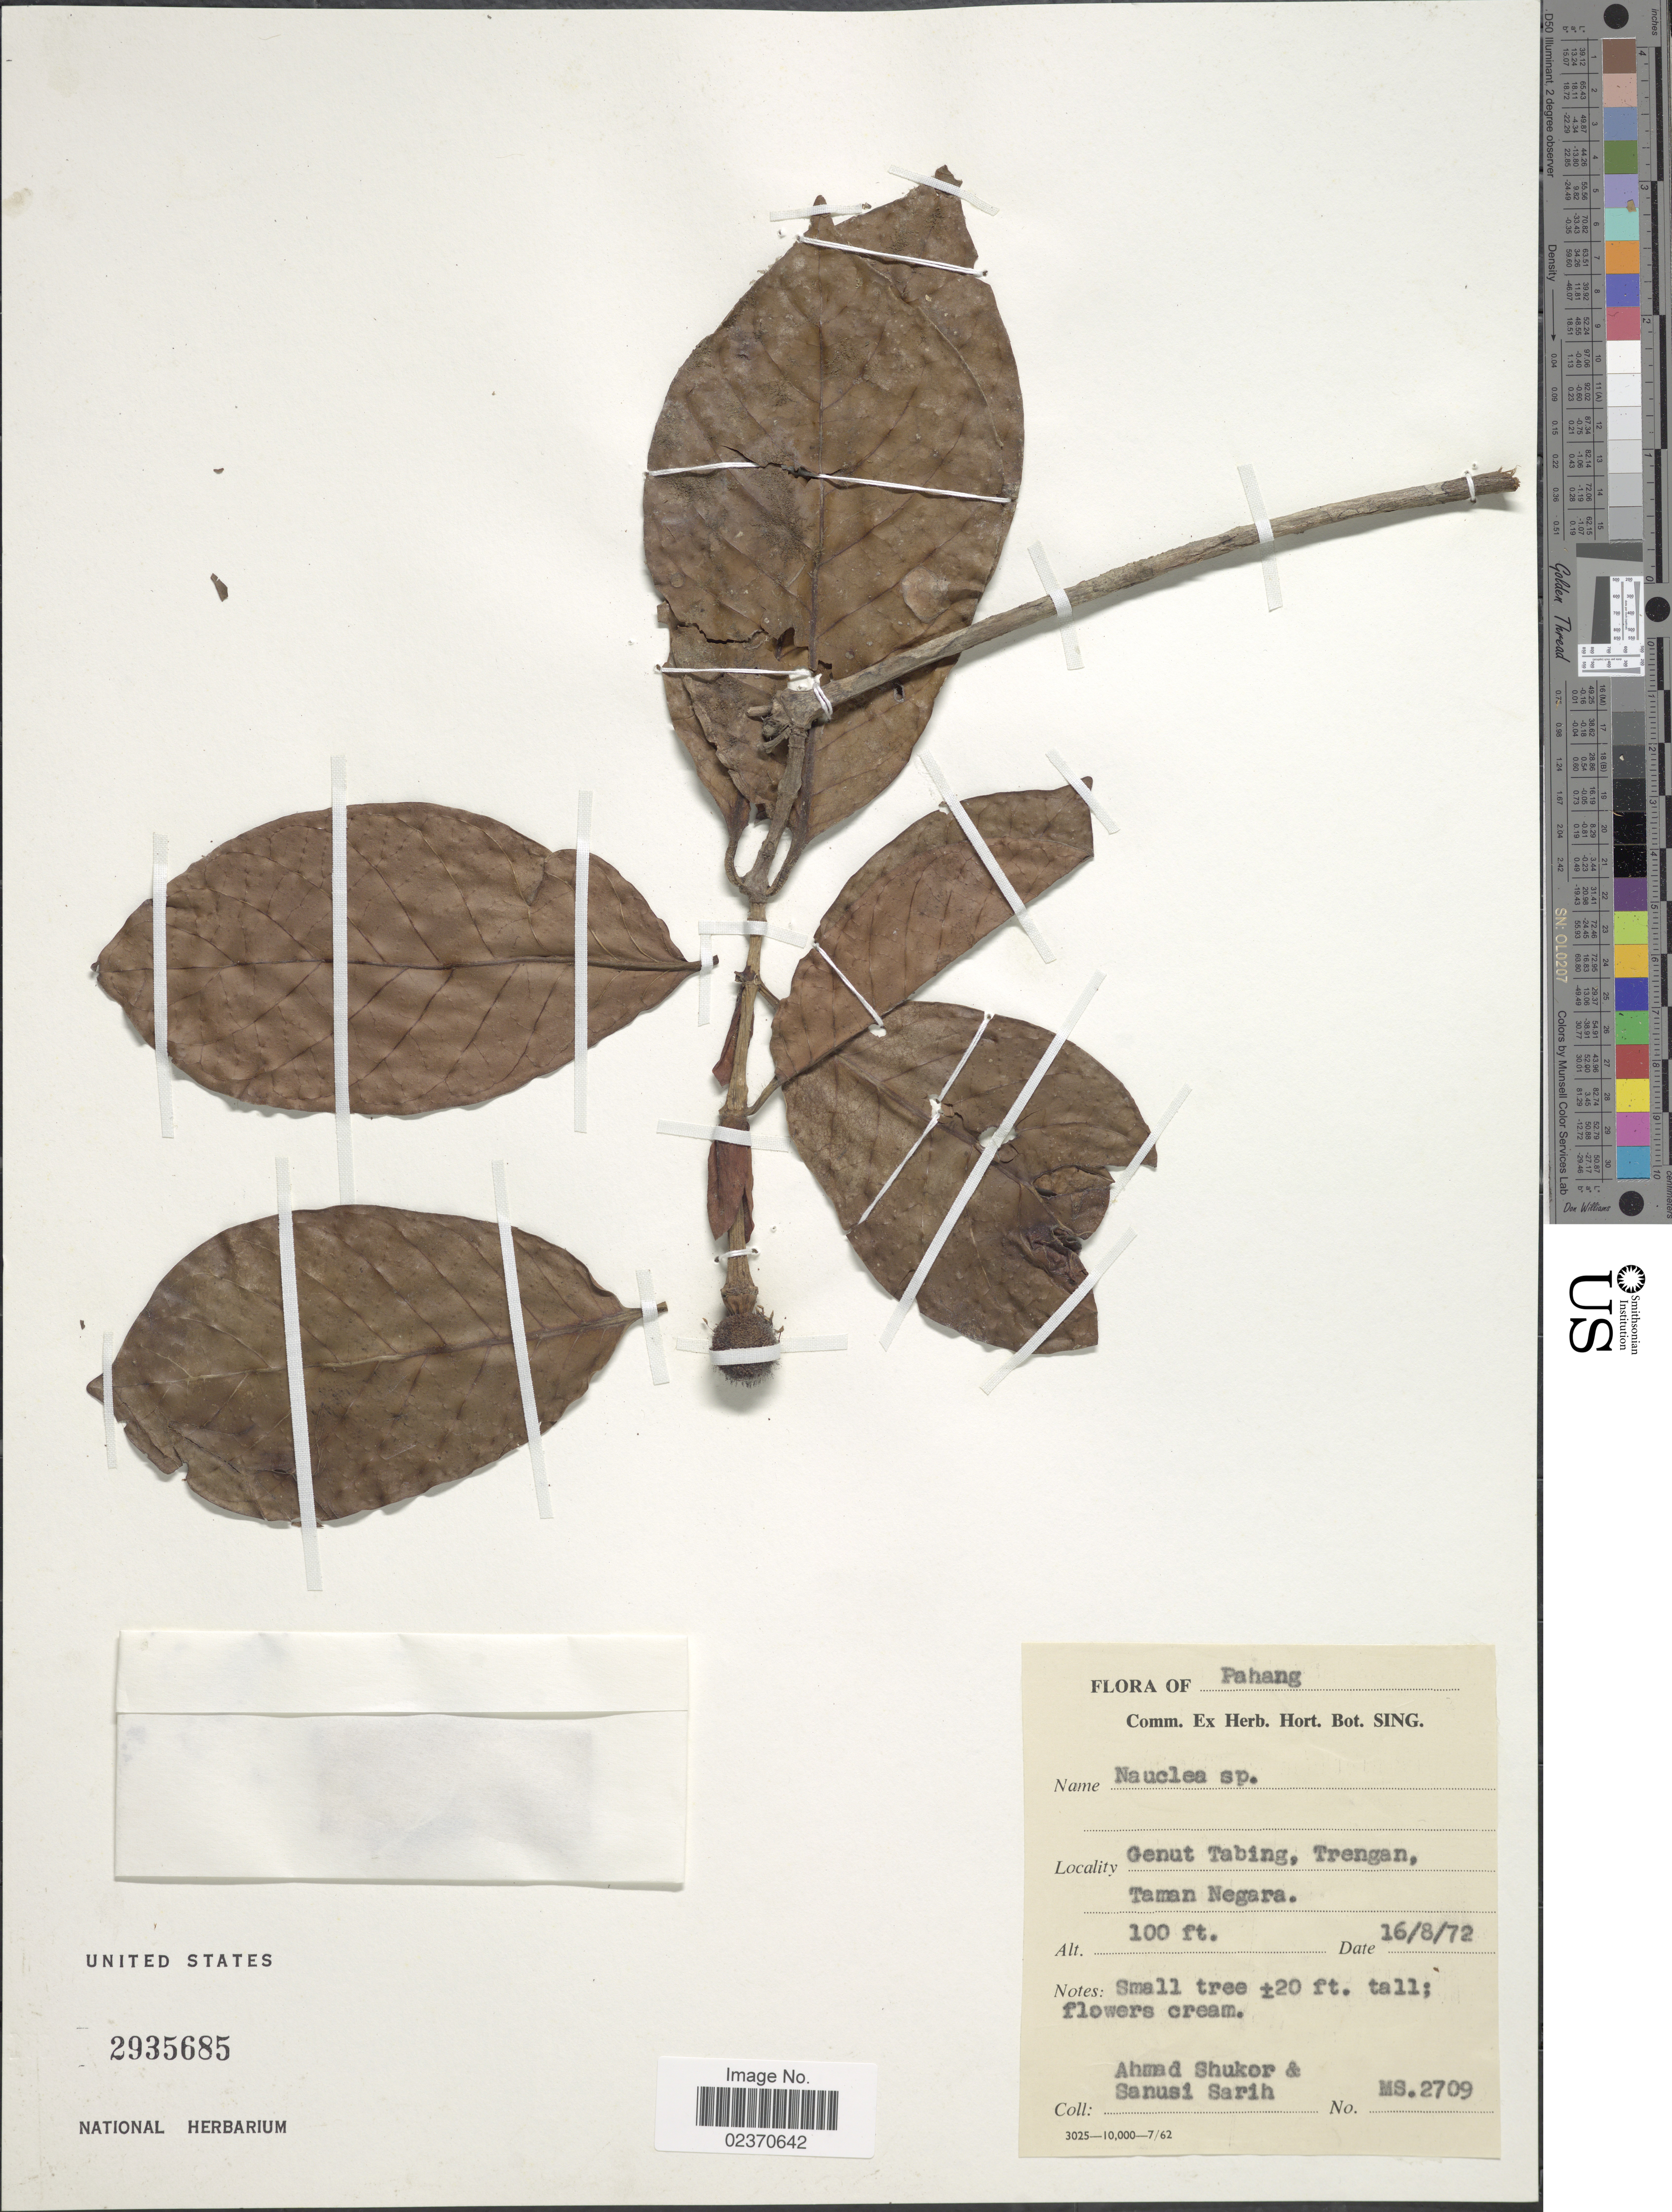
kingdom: Plantae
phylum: Tracheophyta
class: Magnoliopsida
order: Gentianales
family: Rubiaceae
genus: Nauclea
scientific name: Nauclea sp.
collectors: A. Shukor & Sarih, S.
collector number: MS. 2709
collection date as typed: Transcribed d/m/y: 16/8/72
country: Malaysia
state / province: Pahang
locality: Pahang, Genut Tabing, Trengan, Taman Negara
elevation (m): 30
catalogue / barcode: US 2935685